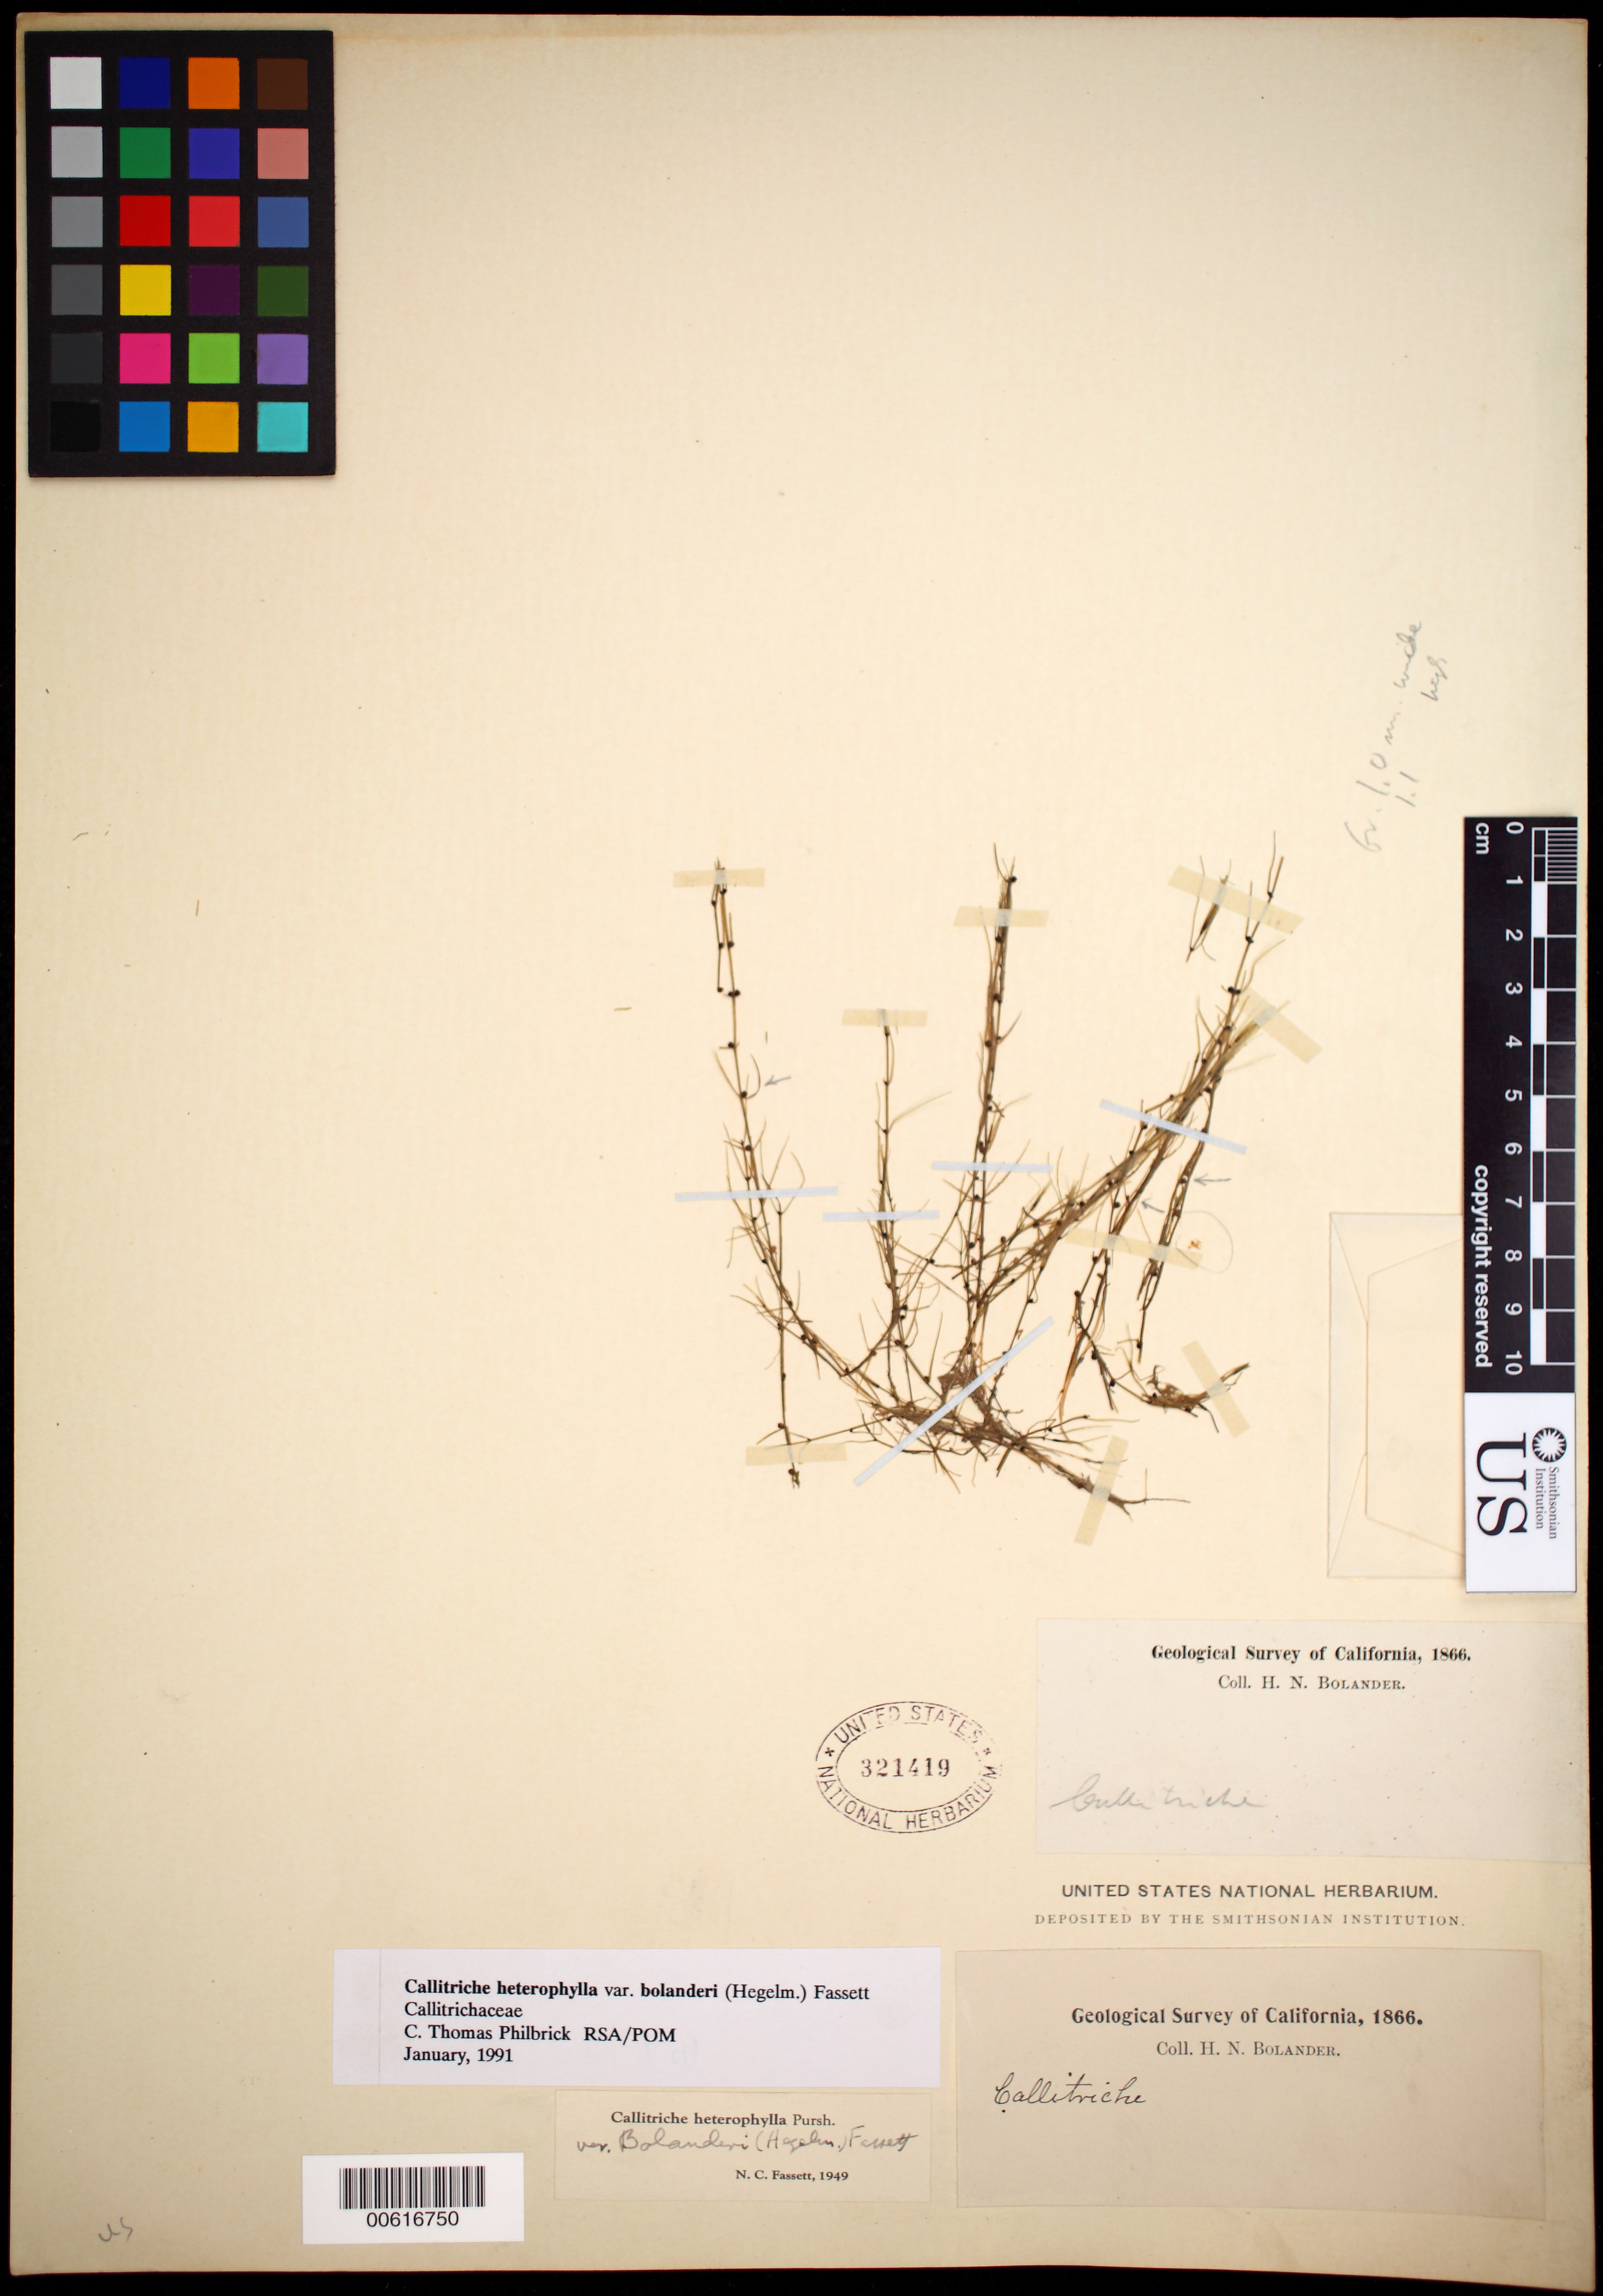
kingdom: Plantae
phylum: Tracheophyta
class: Magnoliopsida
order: Lamiales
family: Plantaginaceae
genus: Callitriche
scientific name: Callitriche heterophylla var. bolanderi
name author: (Hegelm.) Fassett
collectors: H. Bolander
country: United States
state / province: California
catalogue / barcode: US 321419